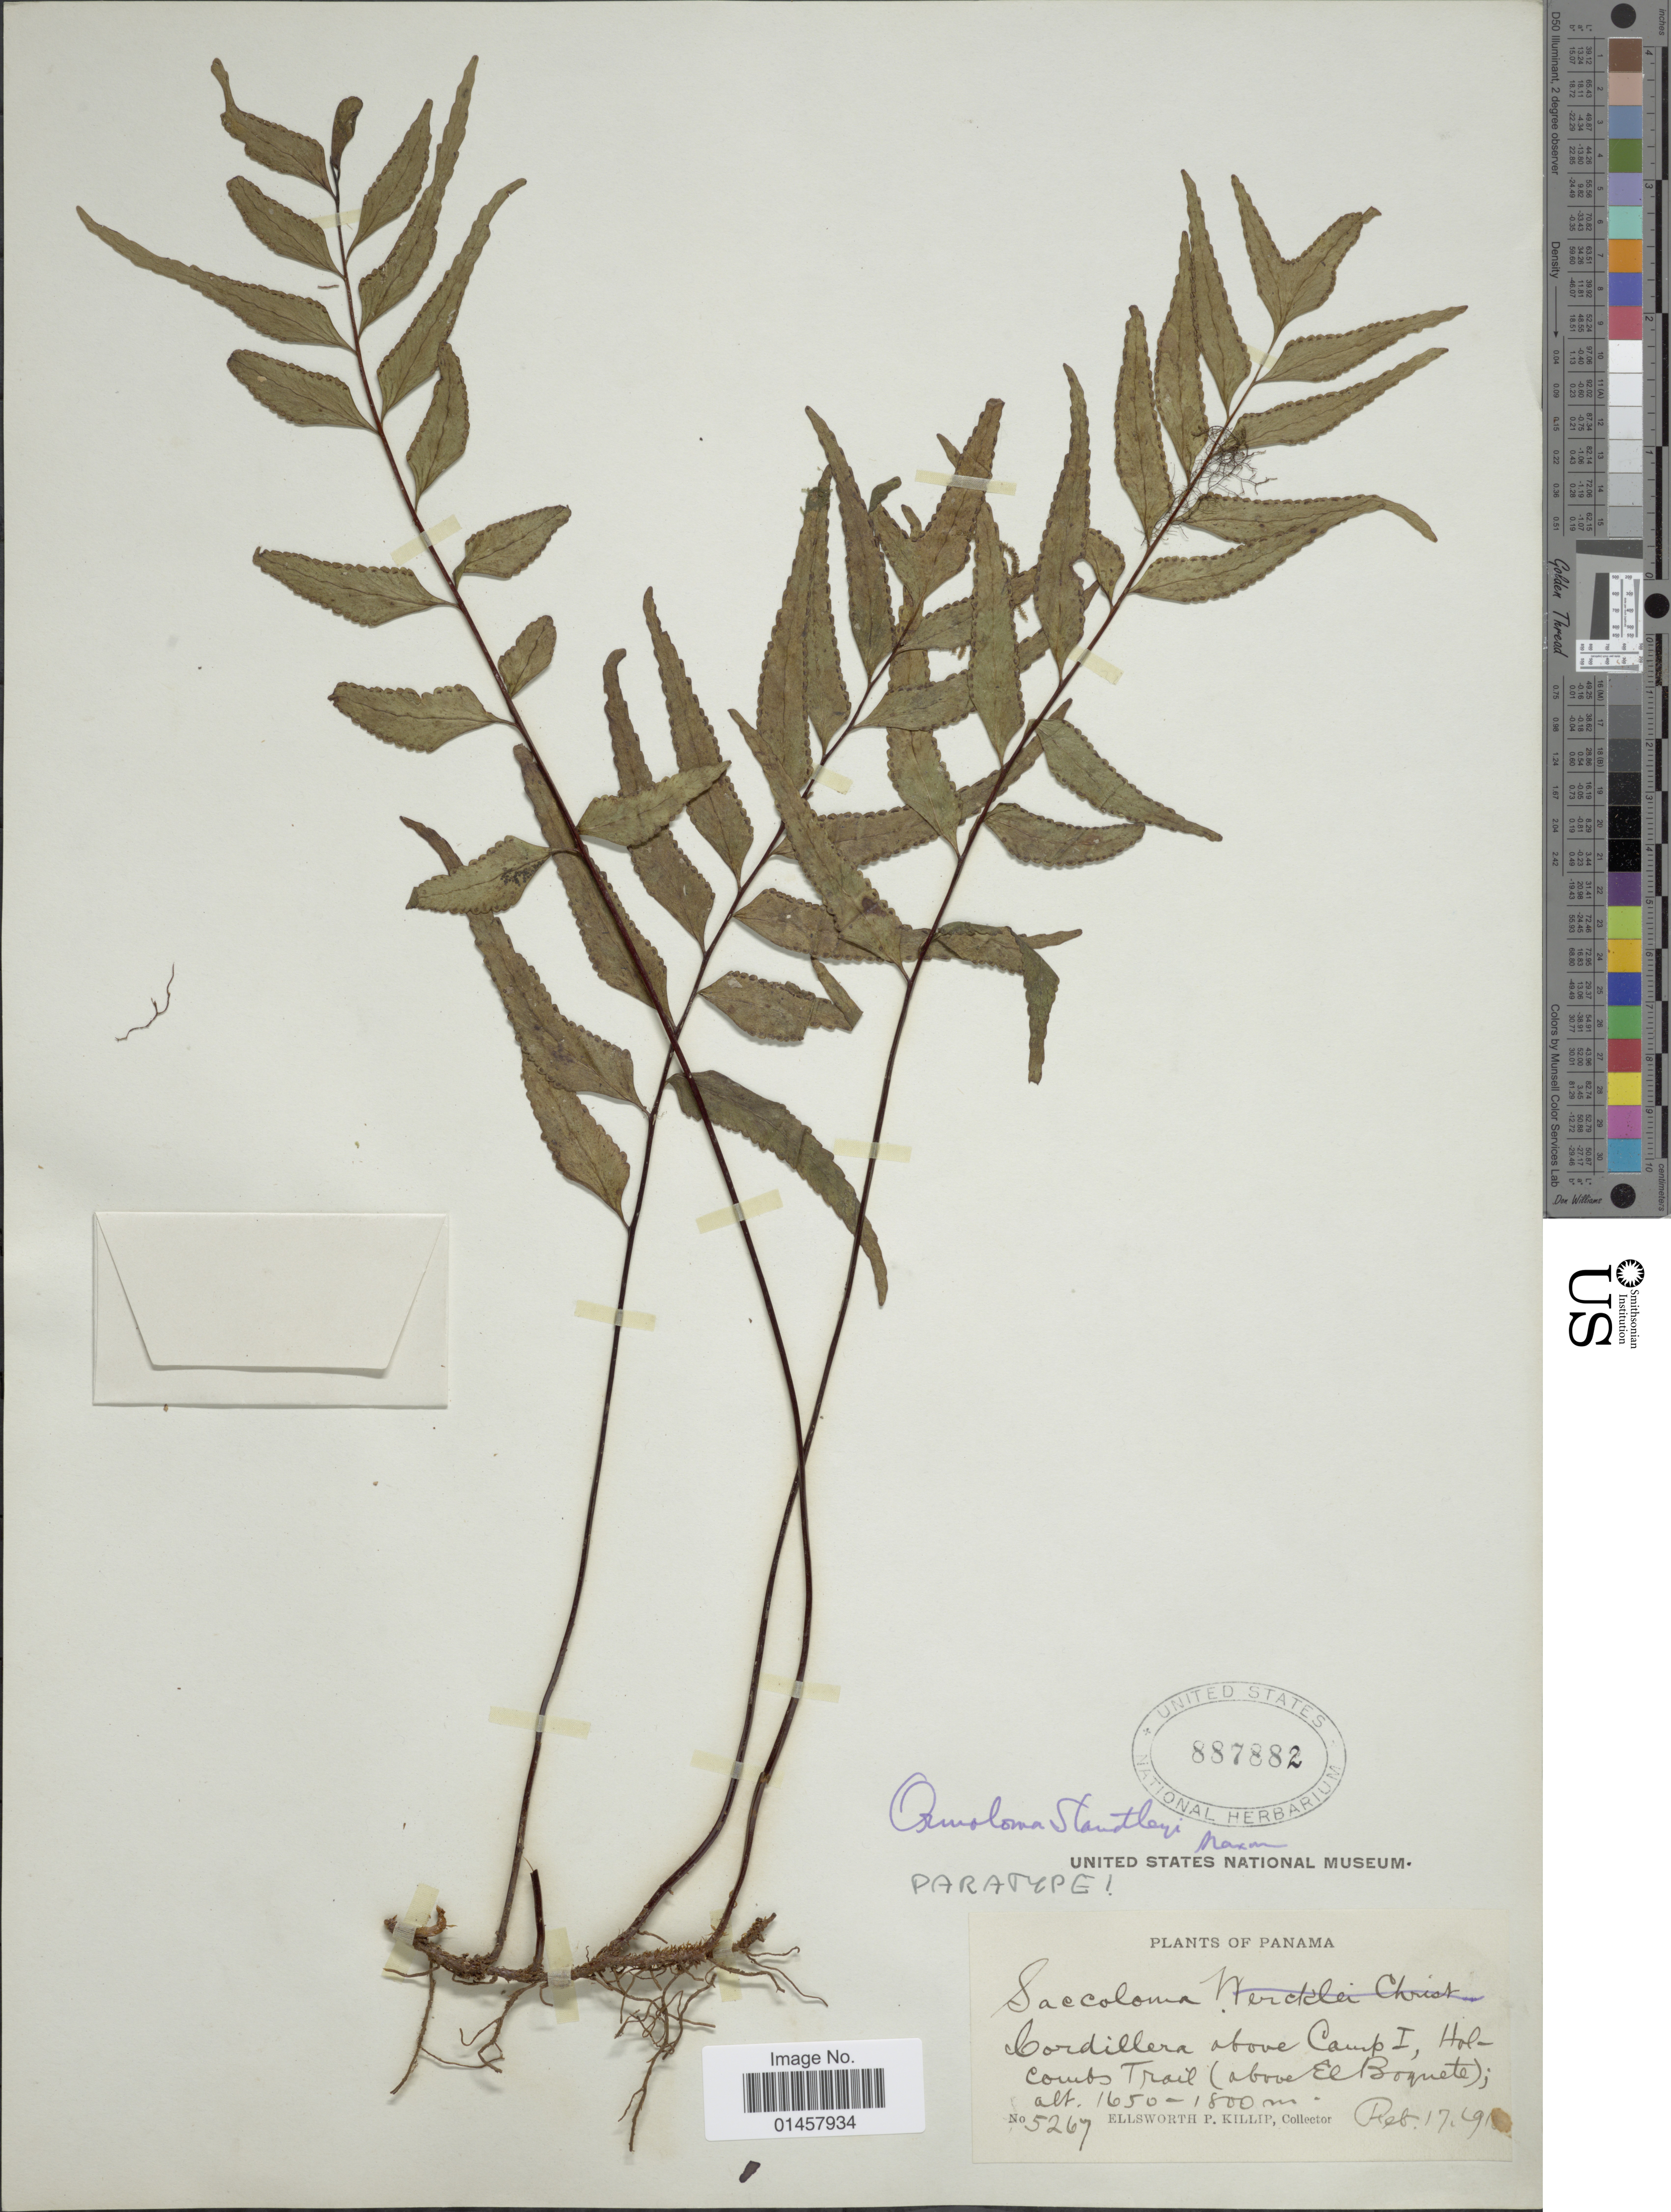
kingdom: Plantae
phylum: Tracheophyta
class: Polypodiopsida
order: Polypodiales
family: Lindsaeaceae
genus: Lindsaea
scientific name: Lindsaea standleyi comb. ined.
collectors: E. P. Killip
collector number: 5267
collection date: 1915-02-17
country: Panama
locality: Cordillera above camp1, holcombs trail(above El Boquete)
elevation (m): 1650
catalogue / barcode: US 887882